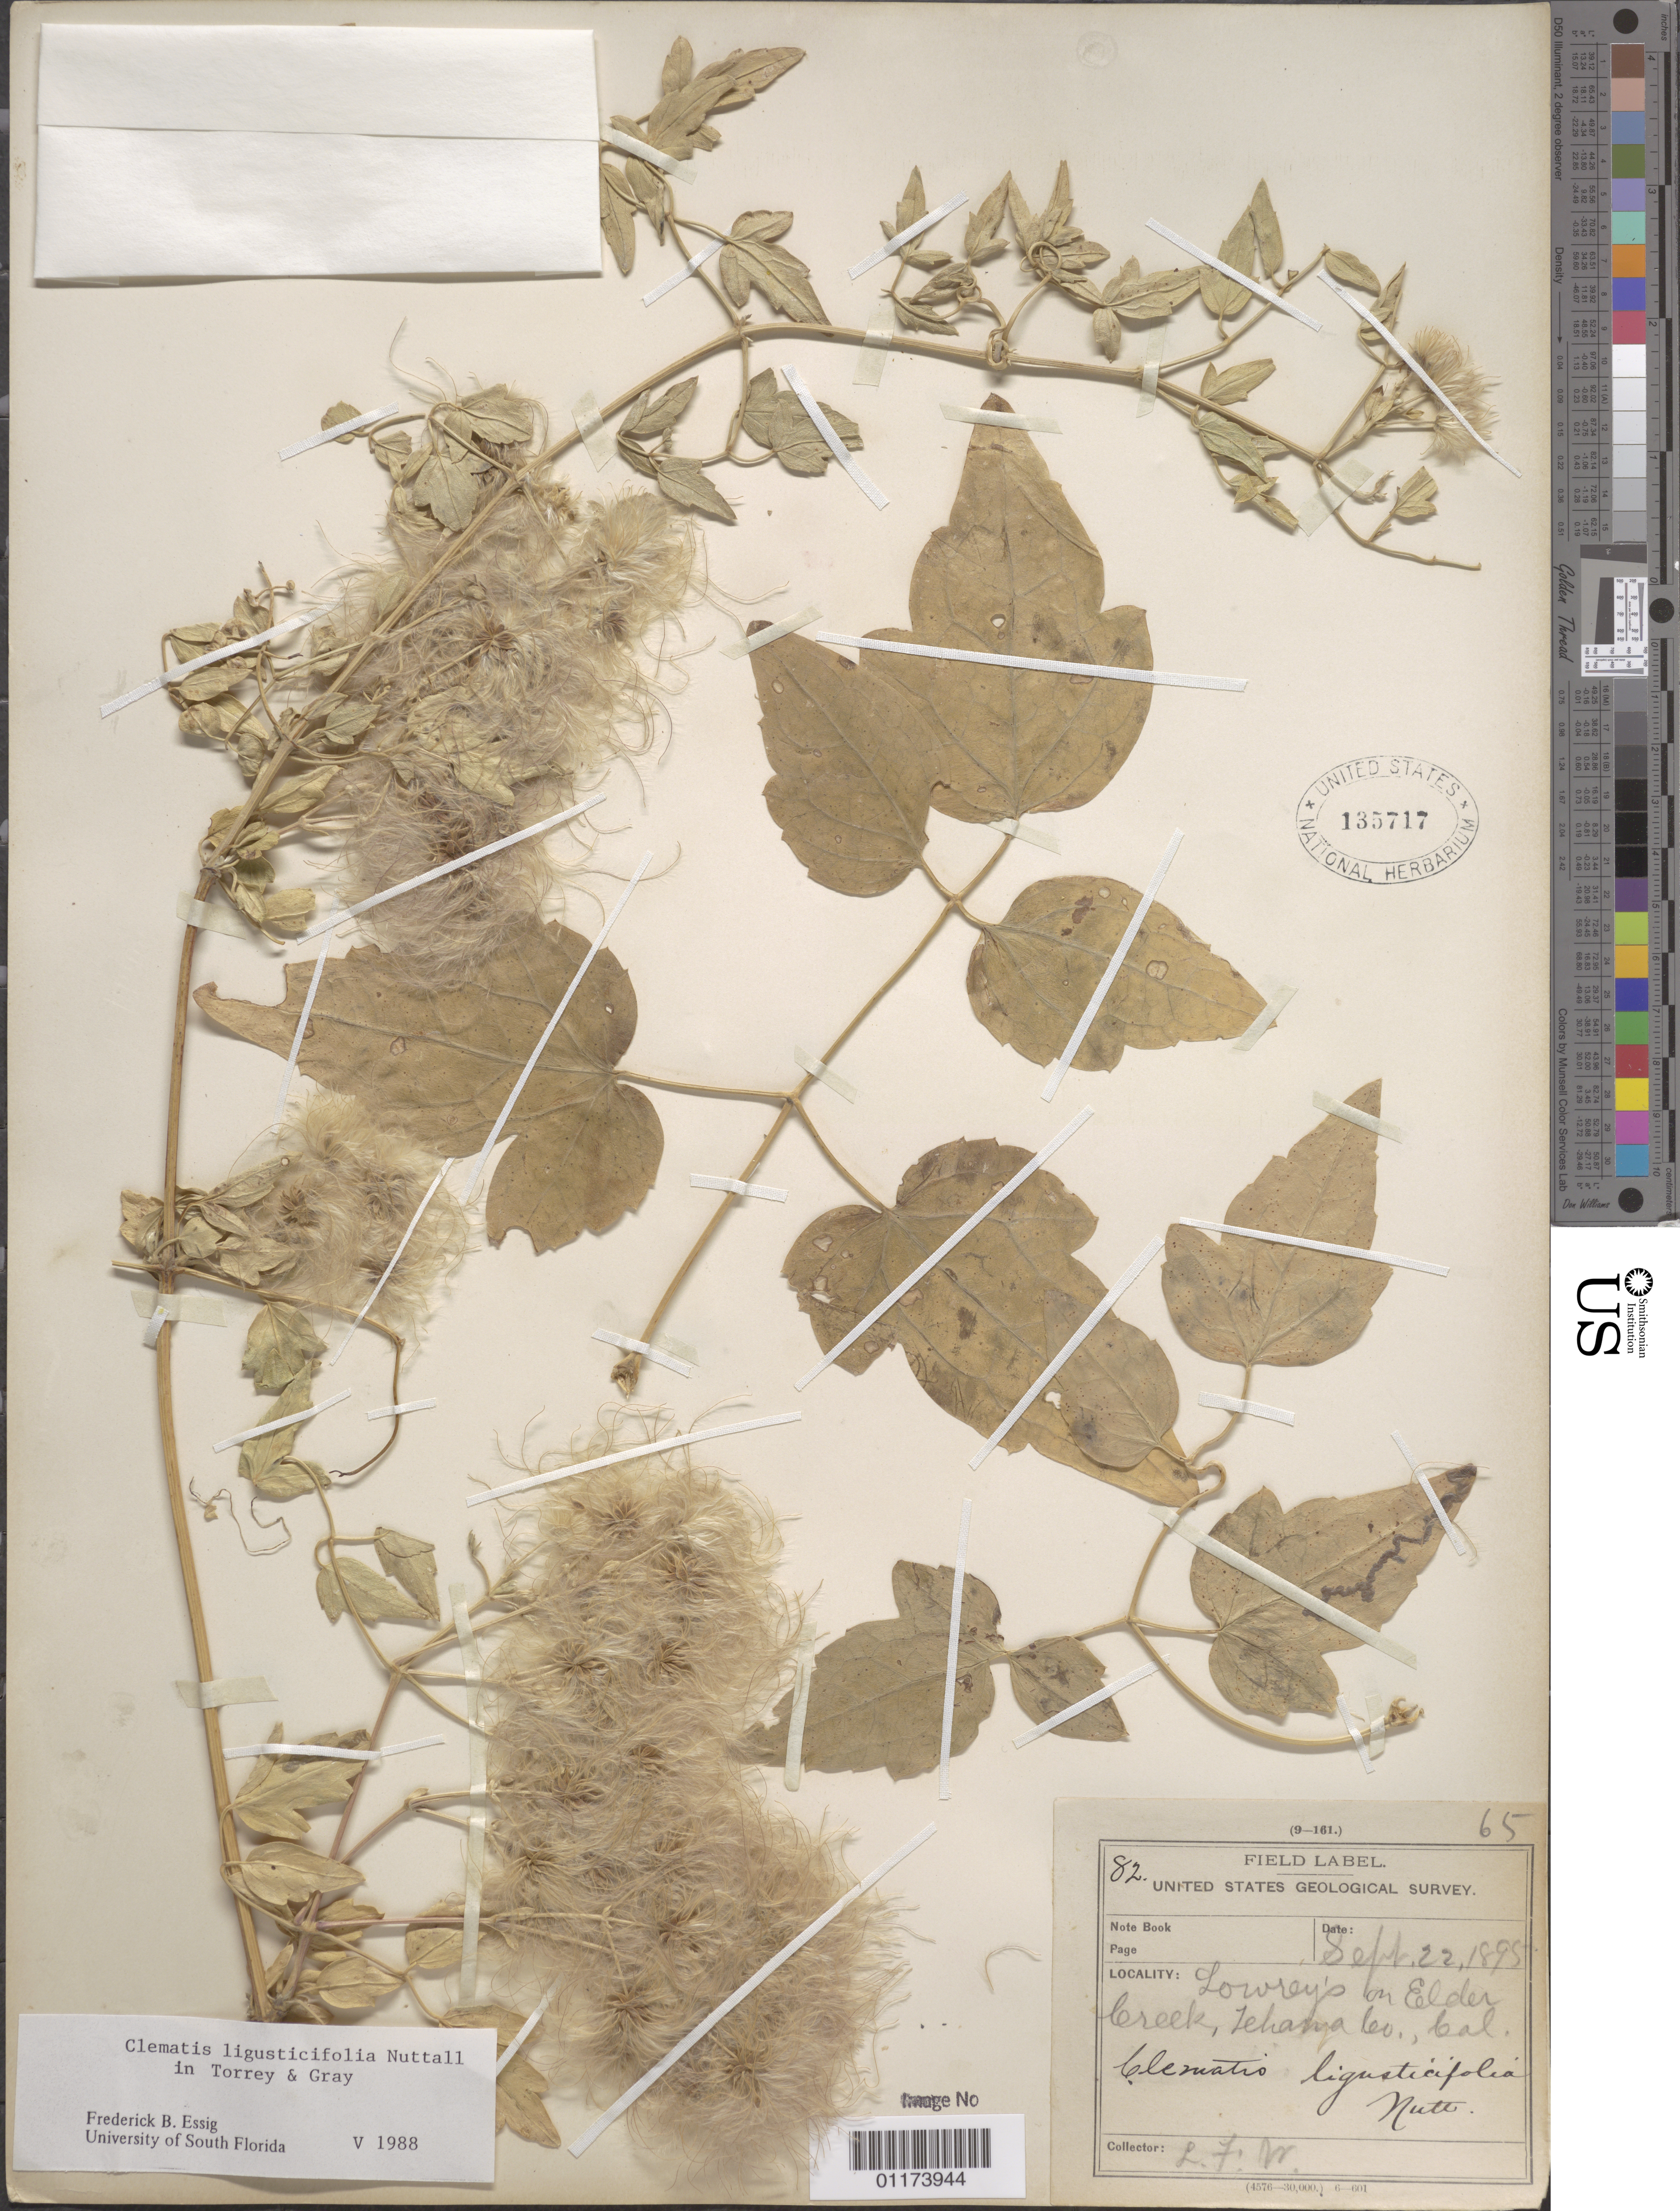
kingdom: Plantae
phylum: Tracheophyta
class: Magnoliopsida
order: Ranunculales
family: Ranunculaceae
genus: Clematis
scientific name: Clematis ligusticifolia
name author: Nutt.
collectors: L. F. Ward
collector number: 82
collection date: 1895-09-22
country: United States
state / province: California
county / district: Tehama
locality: Lowrey's, Elder Creek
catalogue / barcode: US 135717